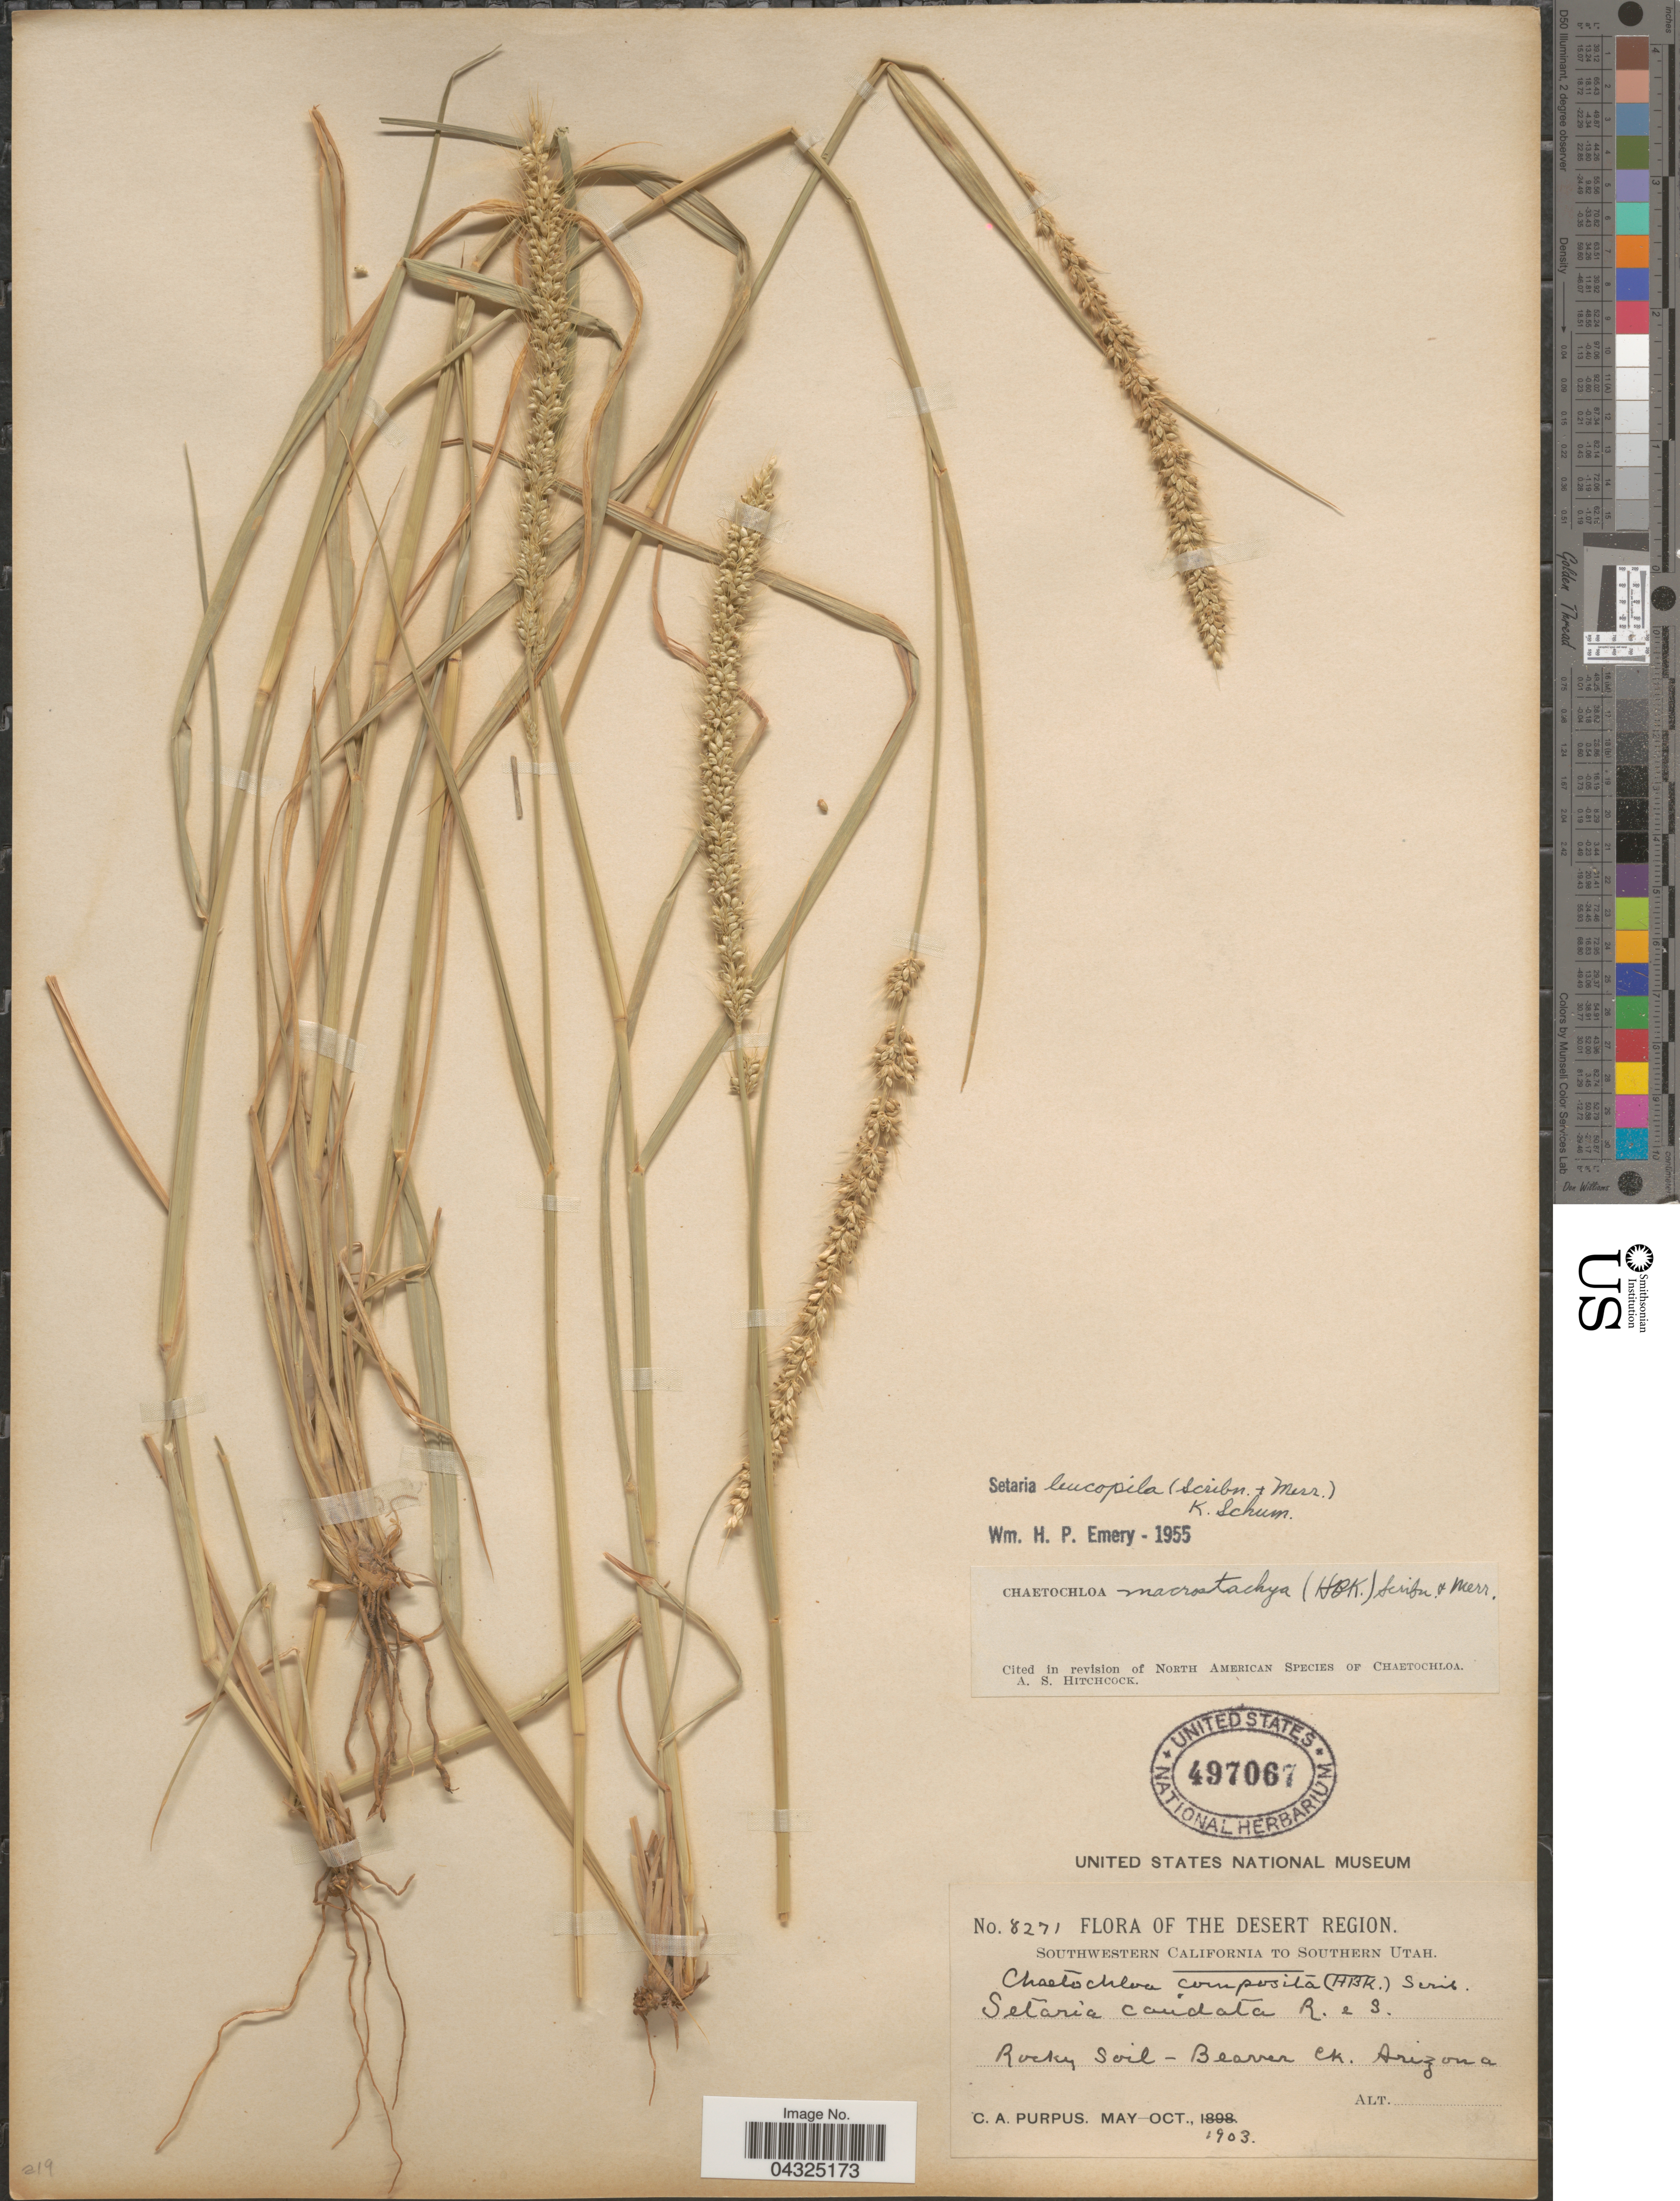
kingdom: Plantae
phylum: Tracheophyta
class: Liliopsida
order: Poales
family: Poaceae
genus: Setaria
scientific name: Setaria leucopila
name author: (Scribn. & Merr.) K. Schum.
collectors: C. A. Purpus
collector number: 8271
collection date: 1903-05/1903-10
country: United States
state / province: Arizona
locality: Desert Region. Southwestern California to Southern Utah. Rocky Soil - Beaver Ck.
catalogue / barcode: US 497067